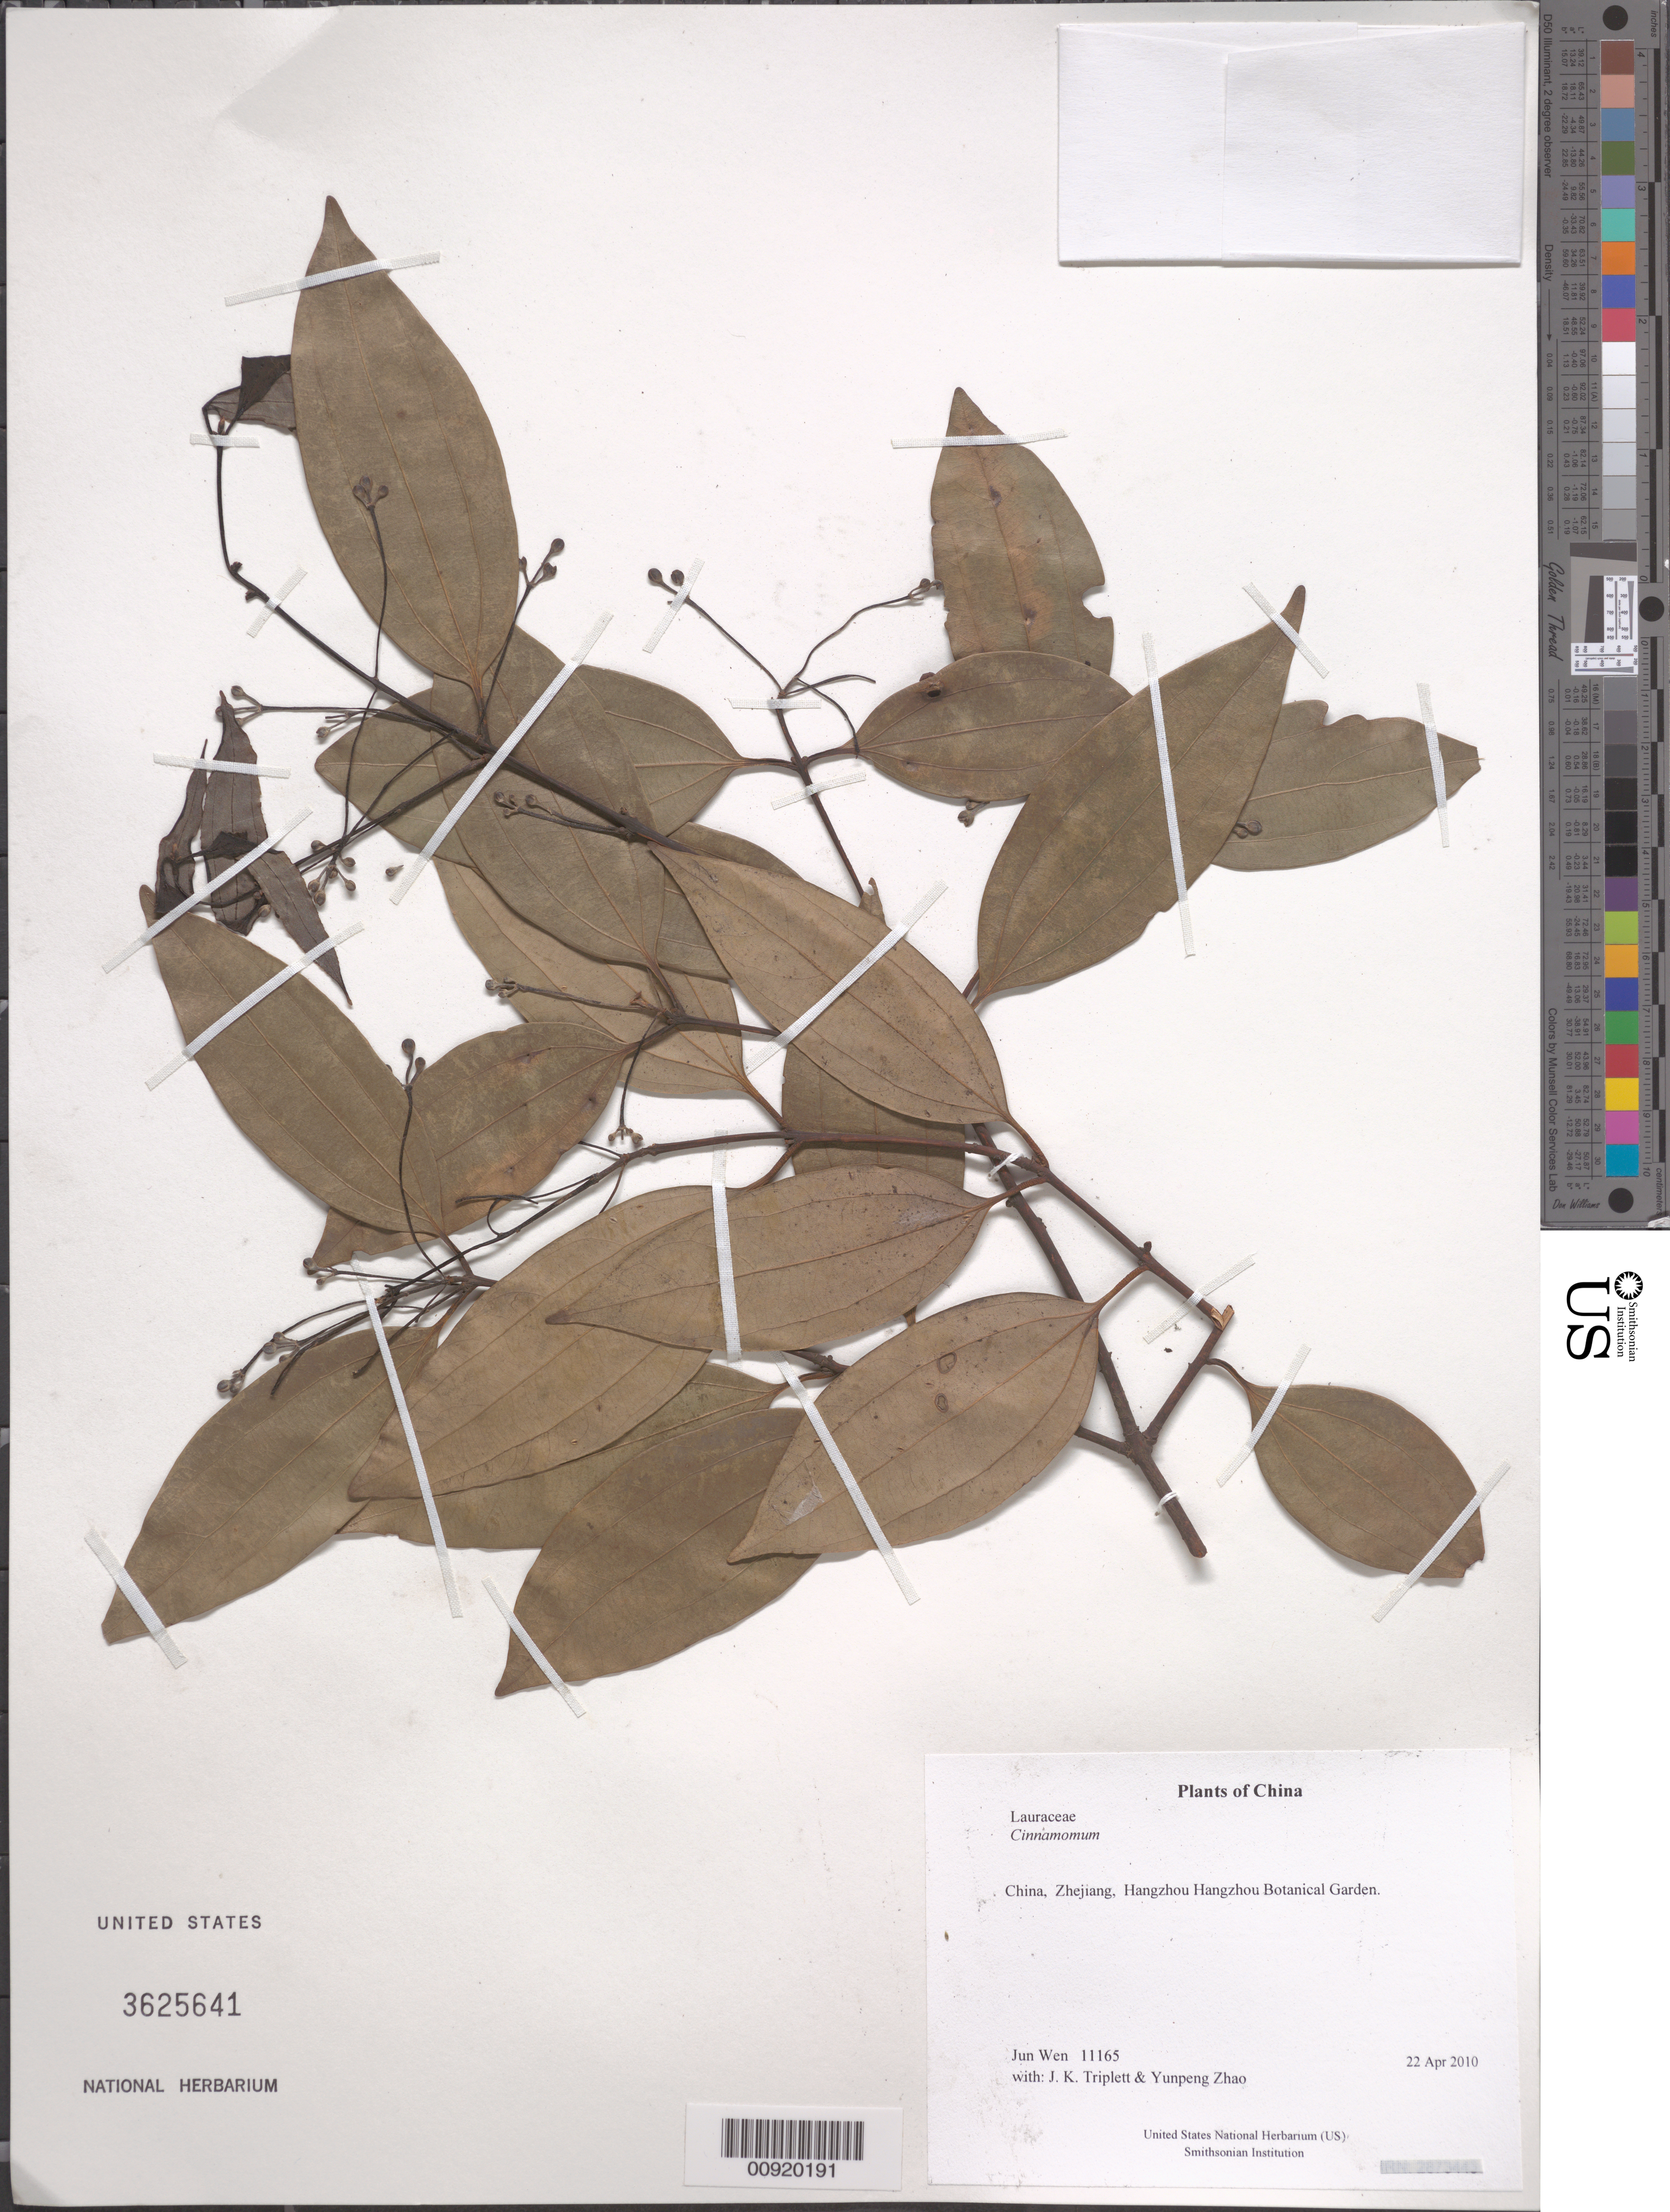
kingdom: Plantae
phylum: Tracheophyta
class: Magnoliopsida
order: Laurales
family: Lauraceae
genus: Cinnamomum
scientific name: Cinnamomum sp.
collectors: J. Wen, J. K. Triplett & Yunpeng Zhao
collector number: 11165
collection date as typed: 22 Apr 2010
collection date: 2010-04-22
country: China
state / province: Zhejiang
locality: Hangzhou Hangzhou Botanical Garden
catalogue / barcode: US 3625641